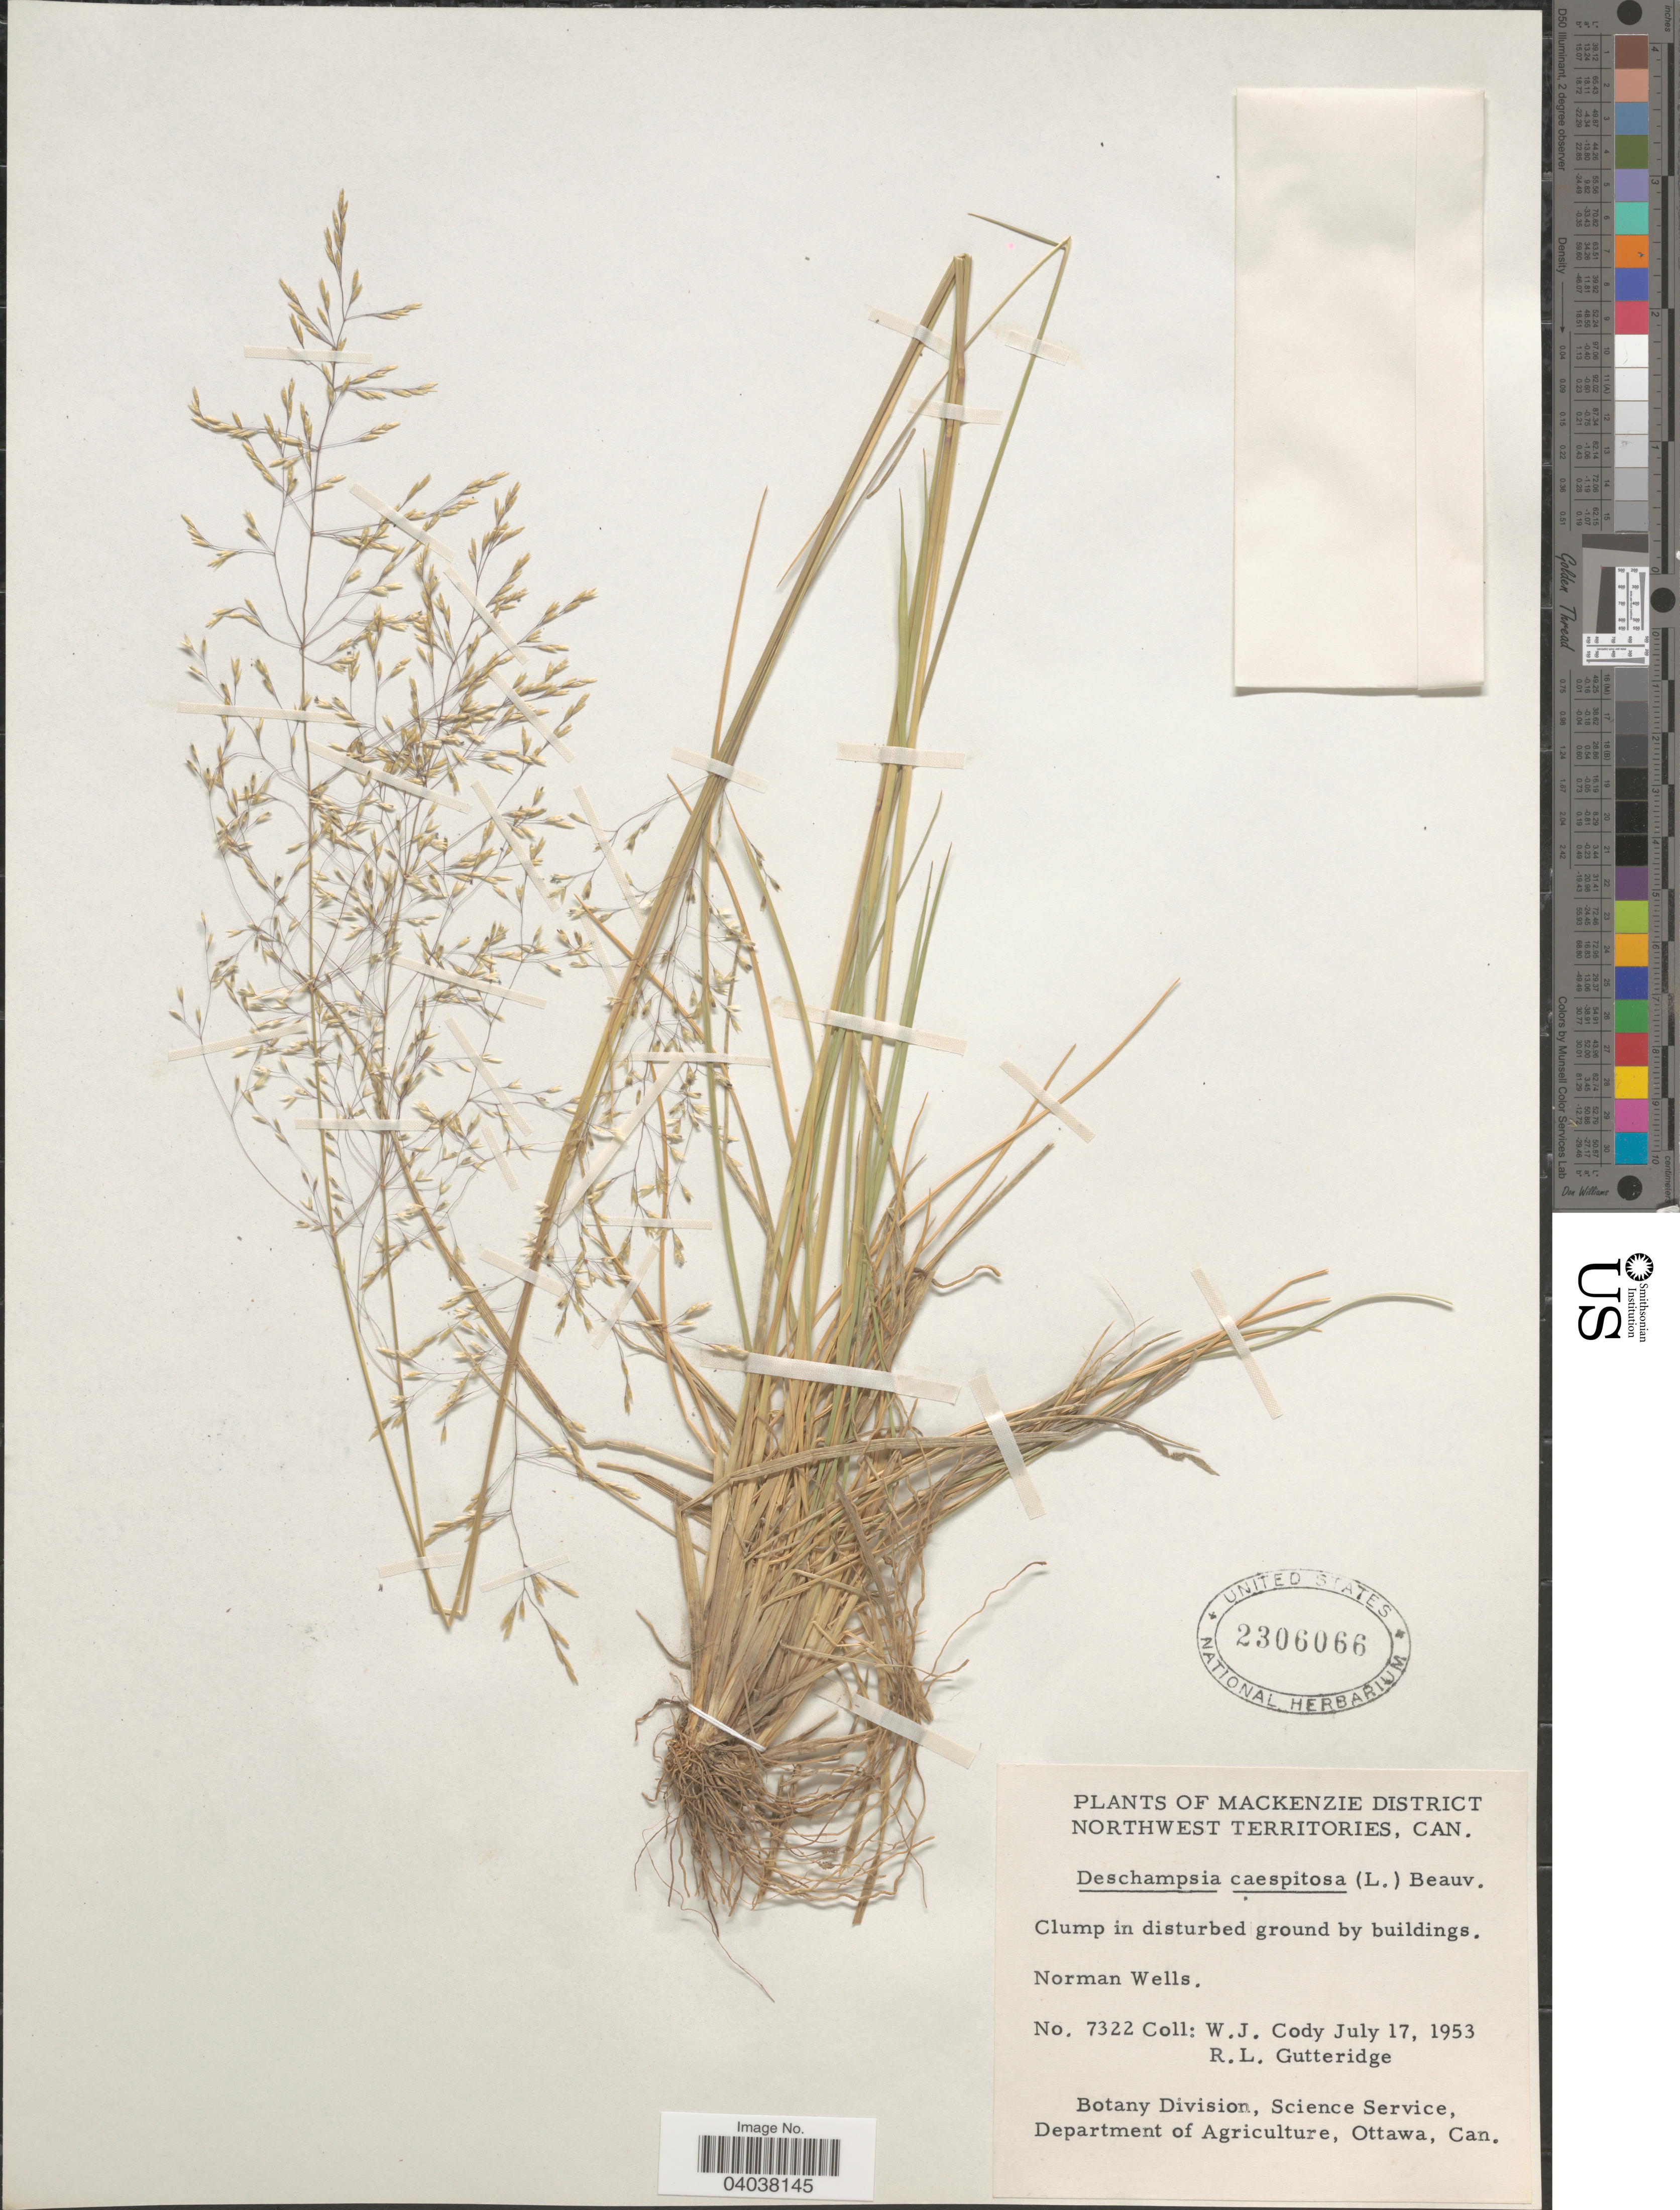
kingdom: Plantae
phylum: Tracheophyta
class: Liliopsida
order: Poales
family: Poaceae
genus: Deschampsia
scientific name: Deschampsia cespitosa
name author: (L.) P. Beauv.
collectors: W. Cody & R. Gutteridge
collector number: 7322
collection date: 1953-07-17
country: Canada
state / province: Northwest Territories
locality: Mackenzie District. Norman Wells.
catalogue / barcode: US 2306066